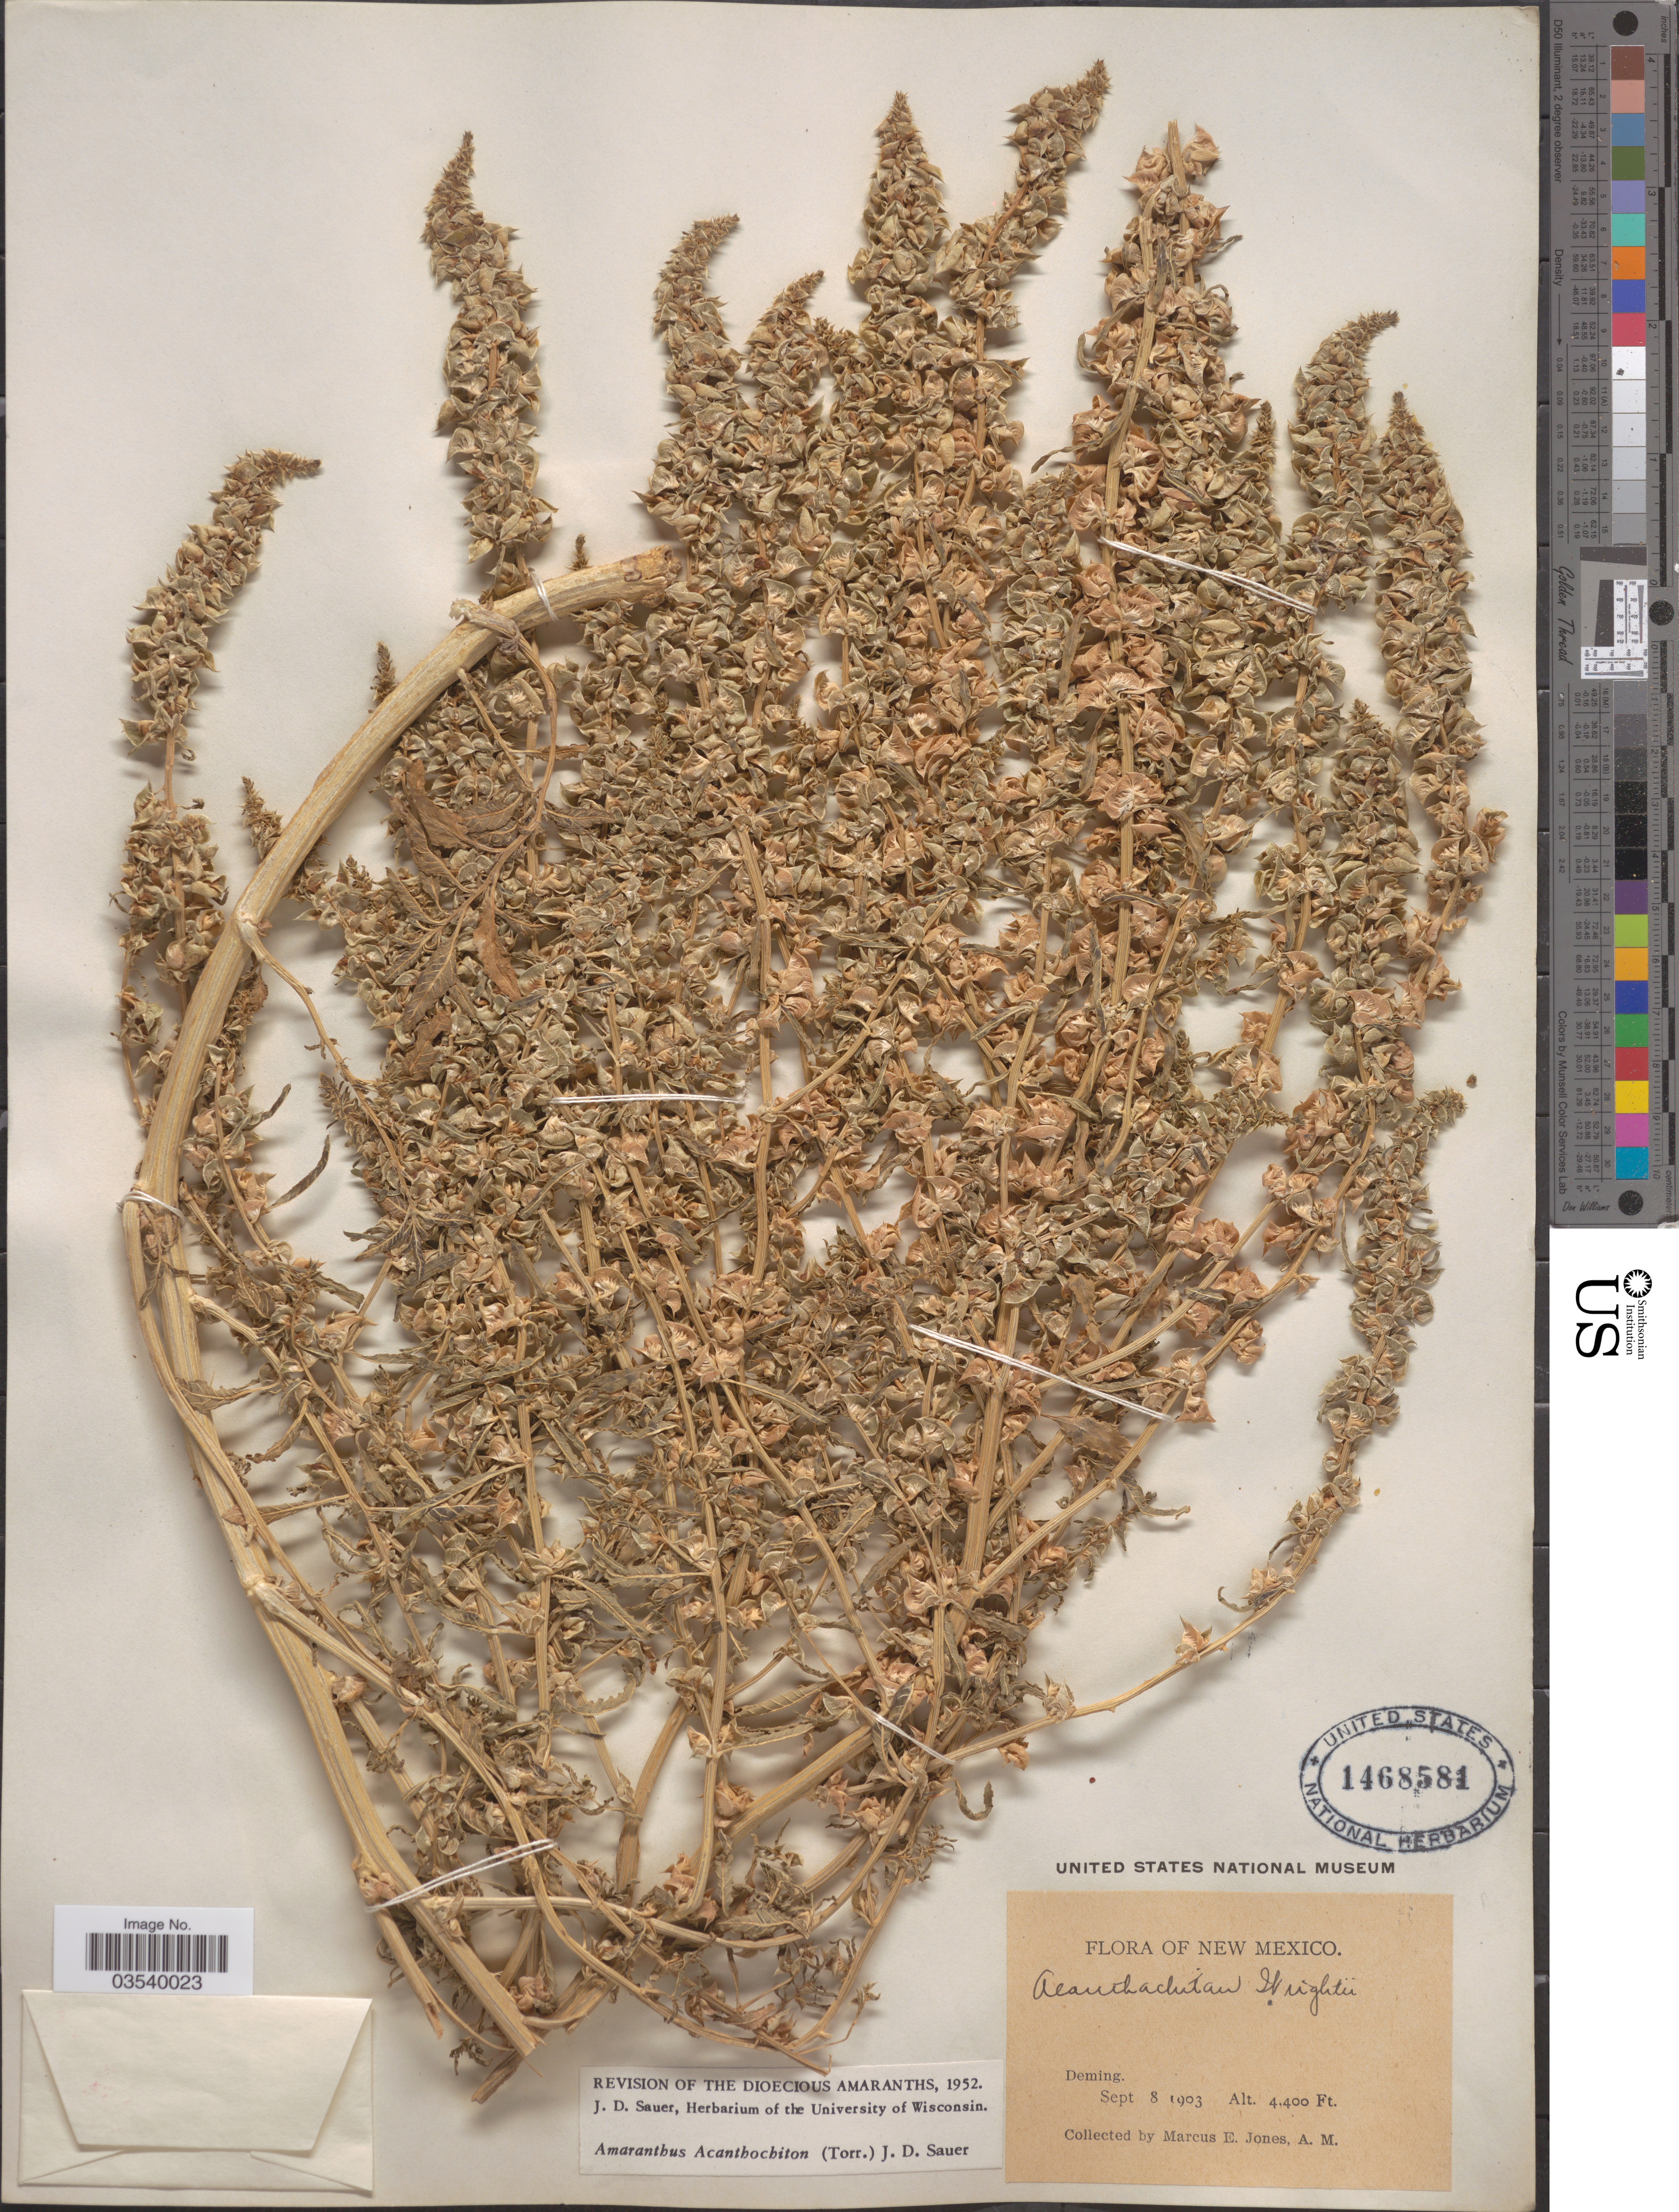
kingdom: Plantae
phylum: Tracheophyta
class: Magnoliopsida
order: Caryophyllales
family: Amaranthaceae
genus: Amaranthus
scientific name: Amaranthus acanthochiton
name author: J.D. Sauer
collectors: M. E. Jones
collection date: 1903-09-08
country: United States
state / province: New Mexico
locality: Deming.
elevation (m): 1341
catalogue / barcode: US 1468581